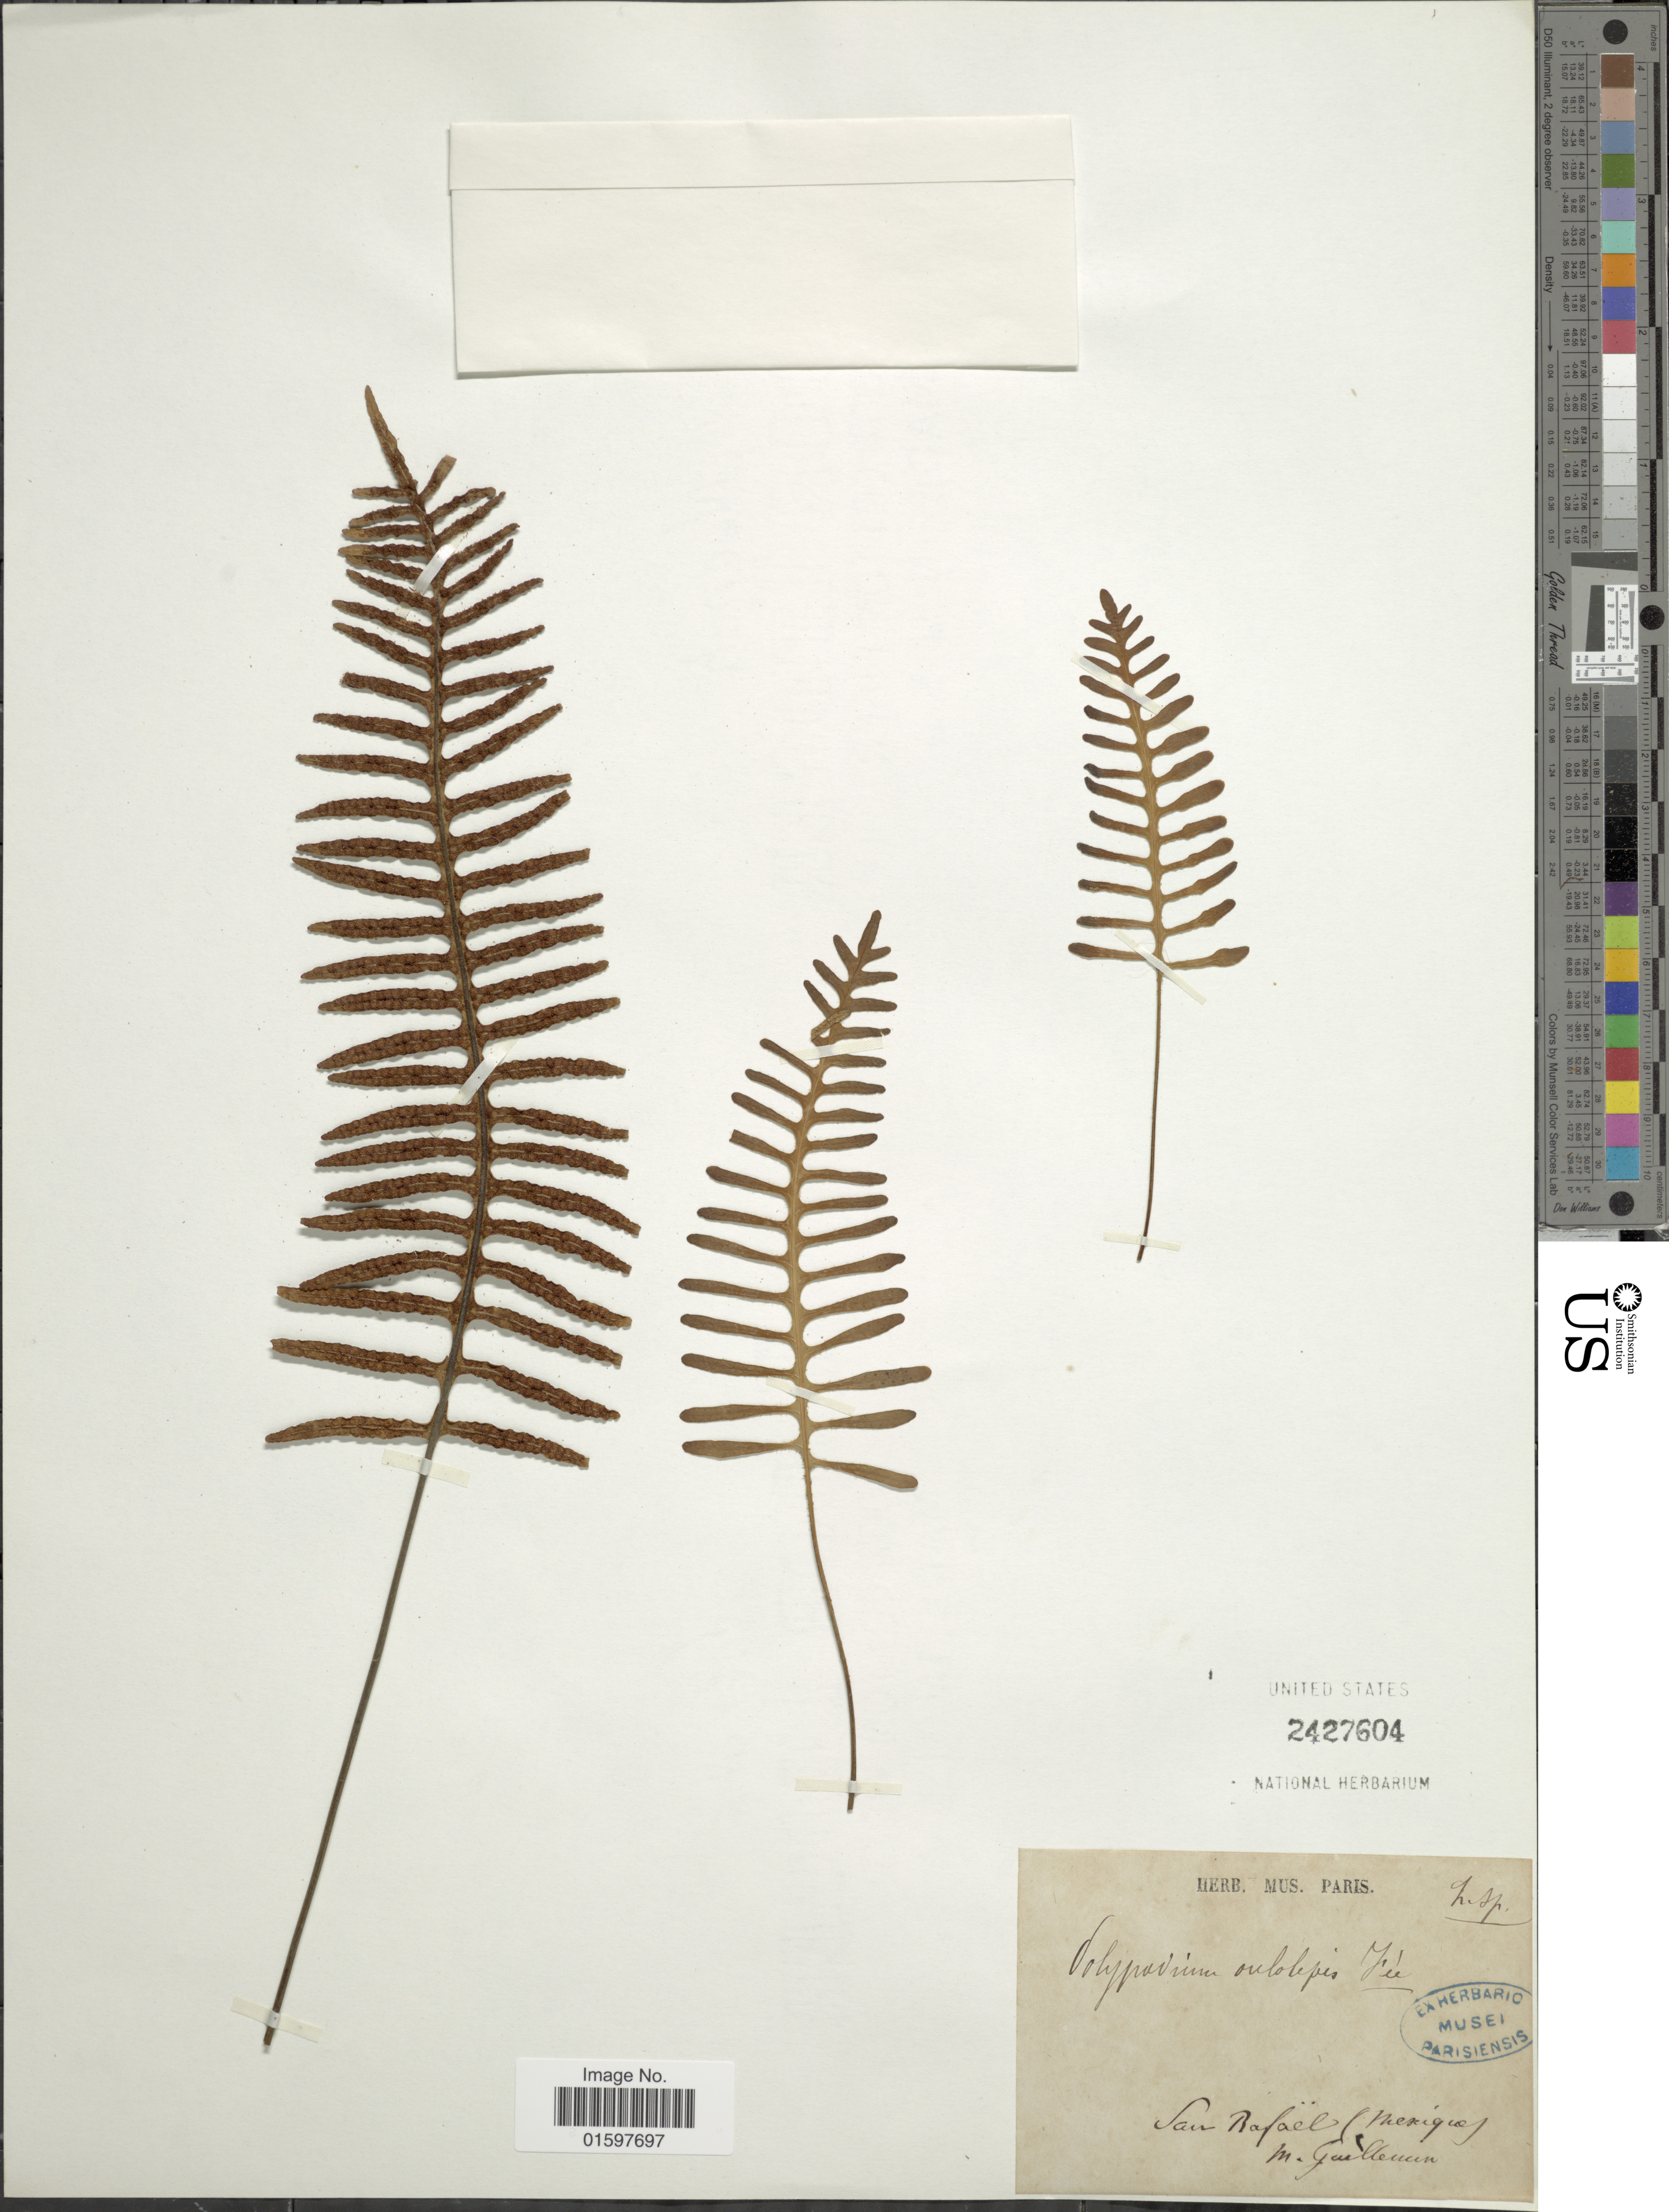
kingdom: Plantae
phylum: Tracheophyta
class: Polypodiopsida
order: Polypodiales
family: Polypodiaceae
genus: Pleopeltis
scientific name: Pleopeltis madrense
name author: (J. Sm.) A.R. Sm. & Tejero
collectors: Guillemin, --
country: Mexico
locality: San Rafael.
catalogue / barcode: US 2427604